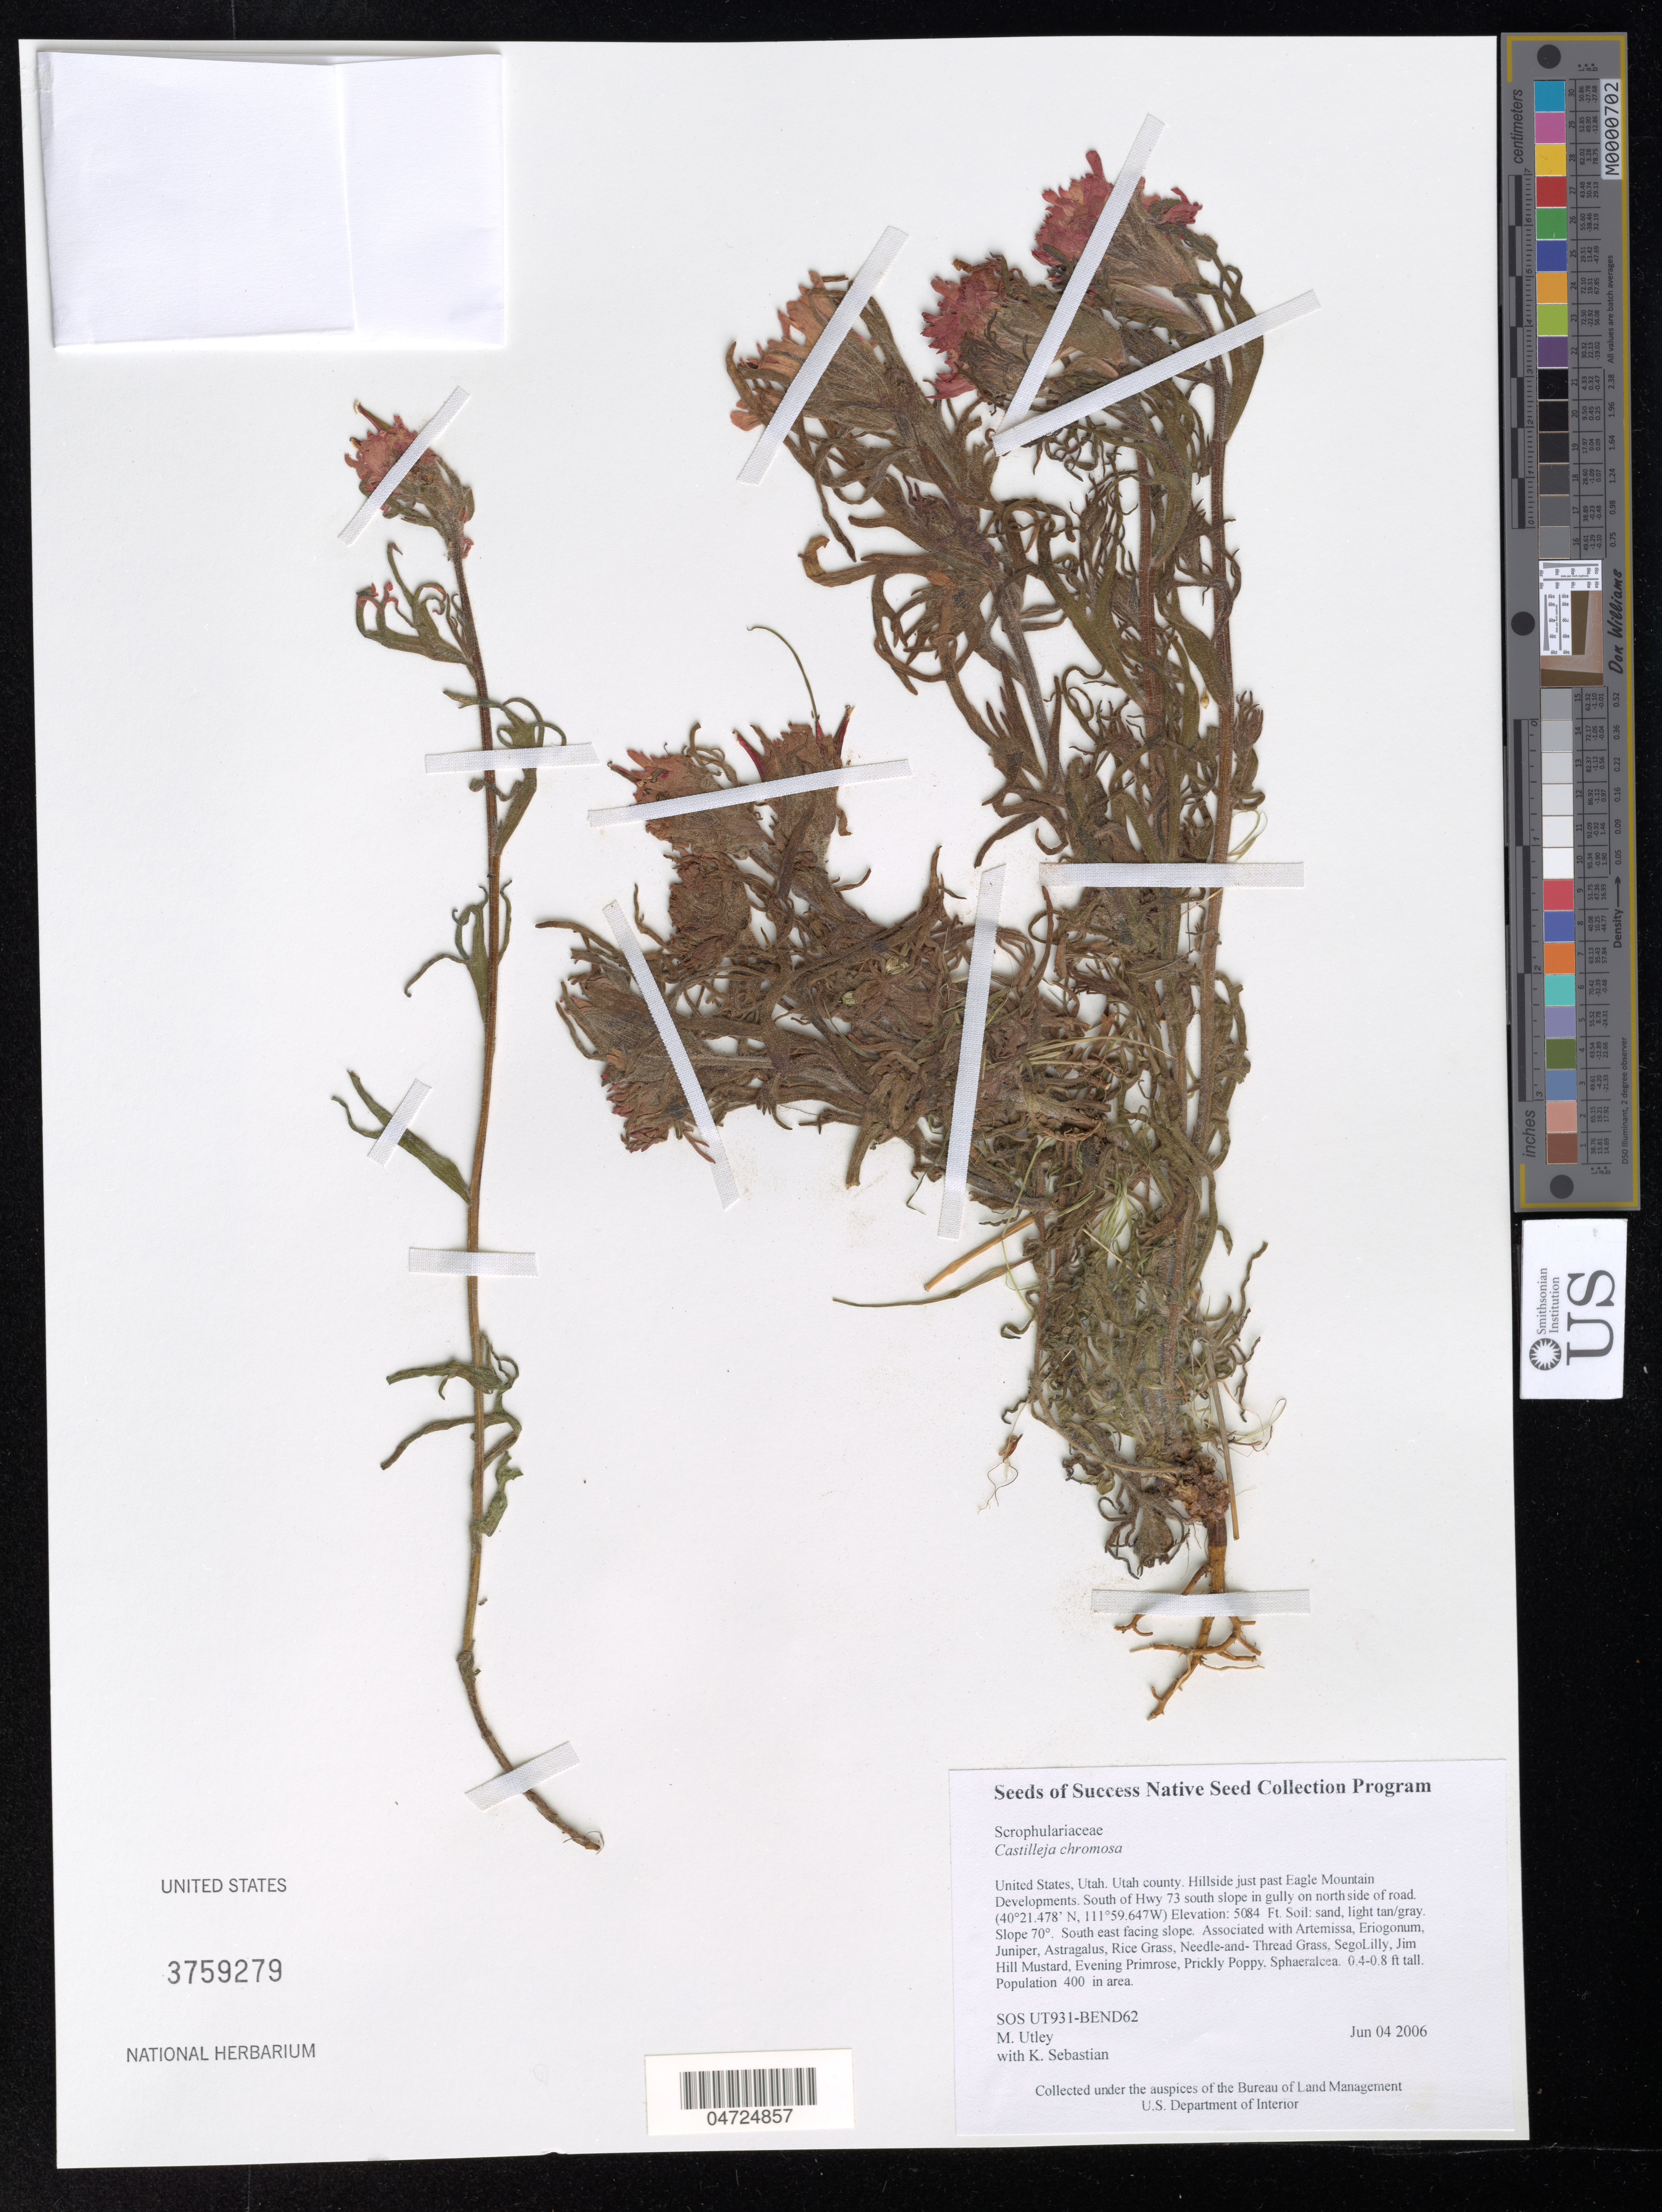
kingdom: Plantae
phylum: Tracheophyta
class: Magnoliopsida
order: Lamiales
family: Orobanchaceae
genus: Castilleja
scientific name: Castilleja chromosa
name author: A. Nelson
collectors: M. Utley & K. Sebastian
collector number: SOS UT931-BEND62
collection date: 2006-06-04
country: United States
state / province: Utah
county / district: Utah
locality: Utah county. Hillside just past Eagle Mountain Developments. South of Hwy 73 south slope in fully on north side of road. Slope 70°. South east facing slope.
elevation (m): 1550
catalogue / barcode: US 3759279